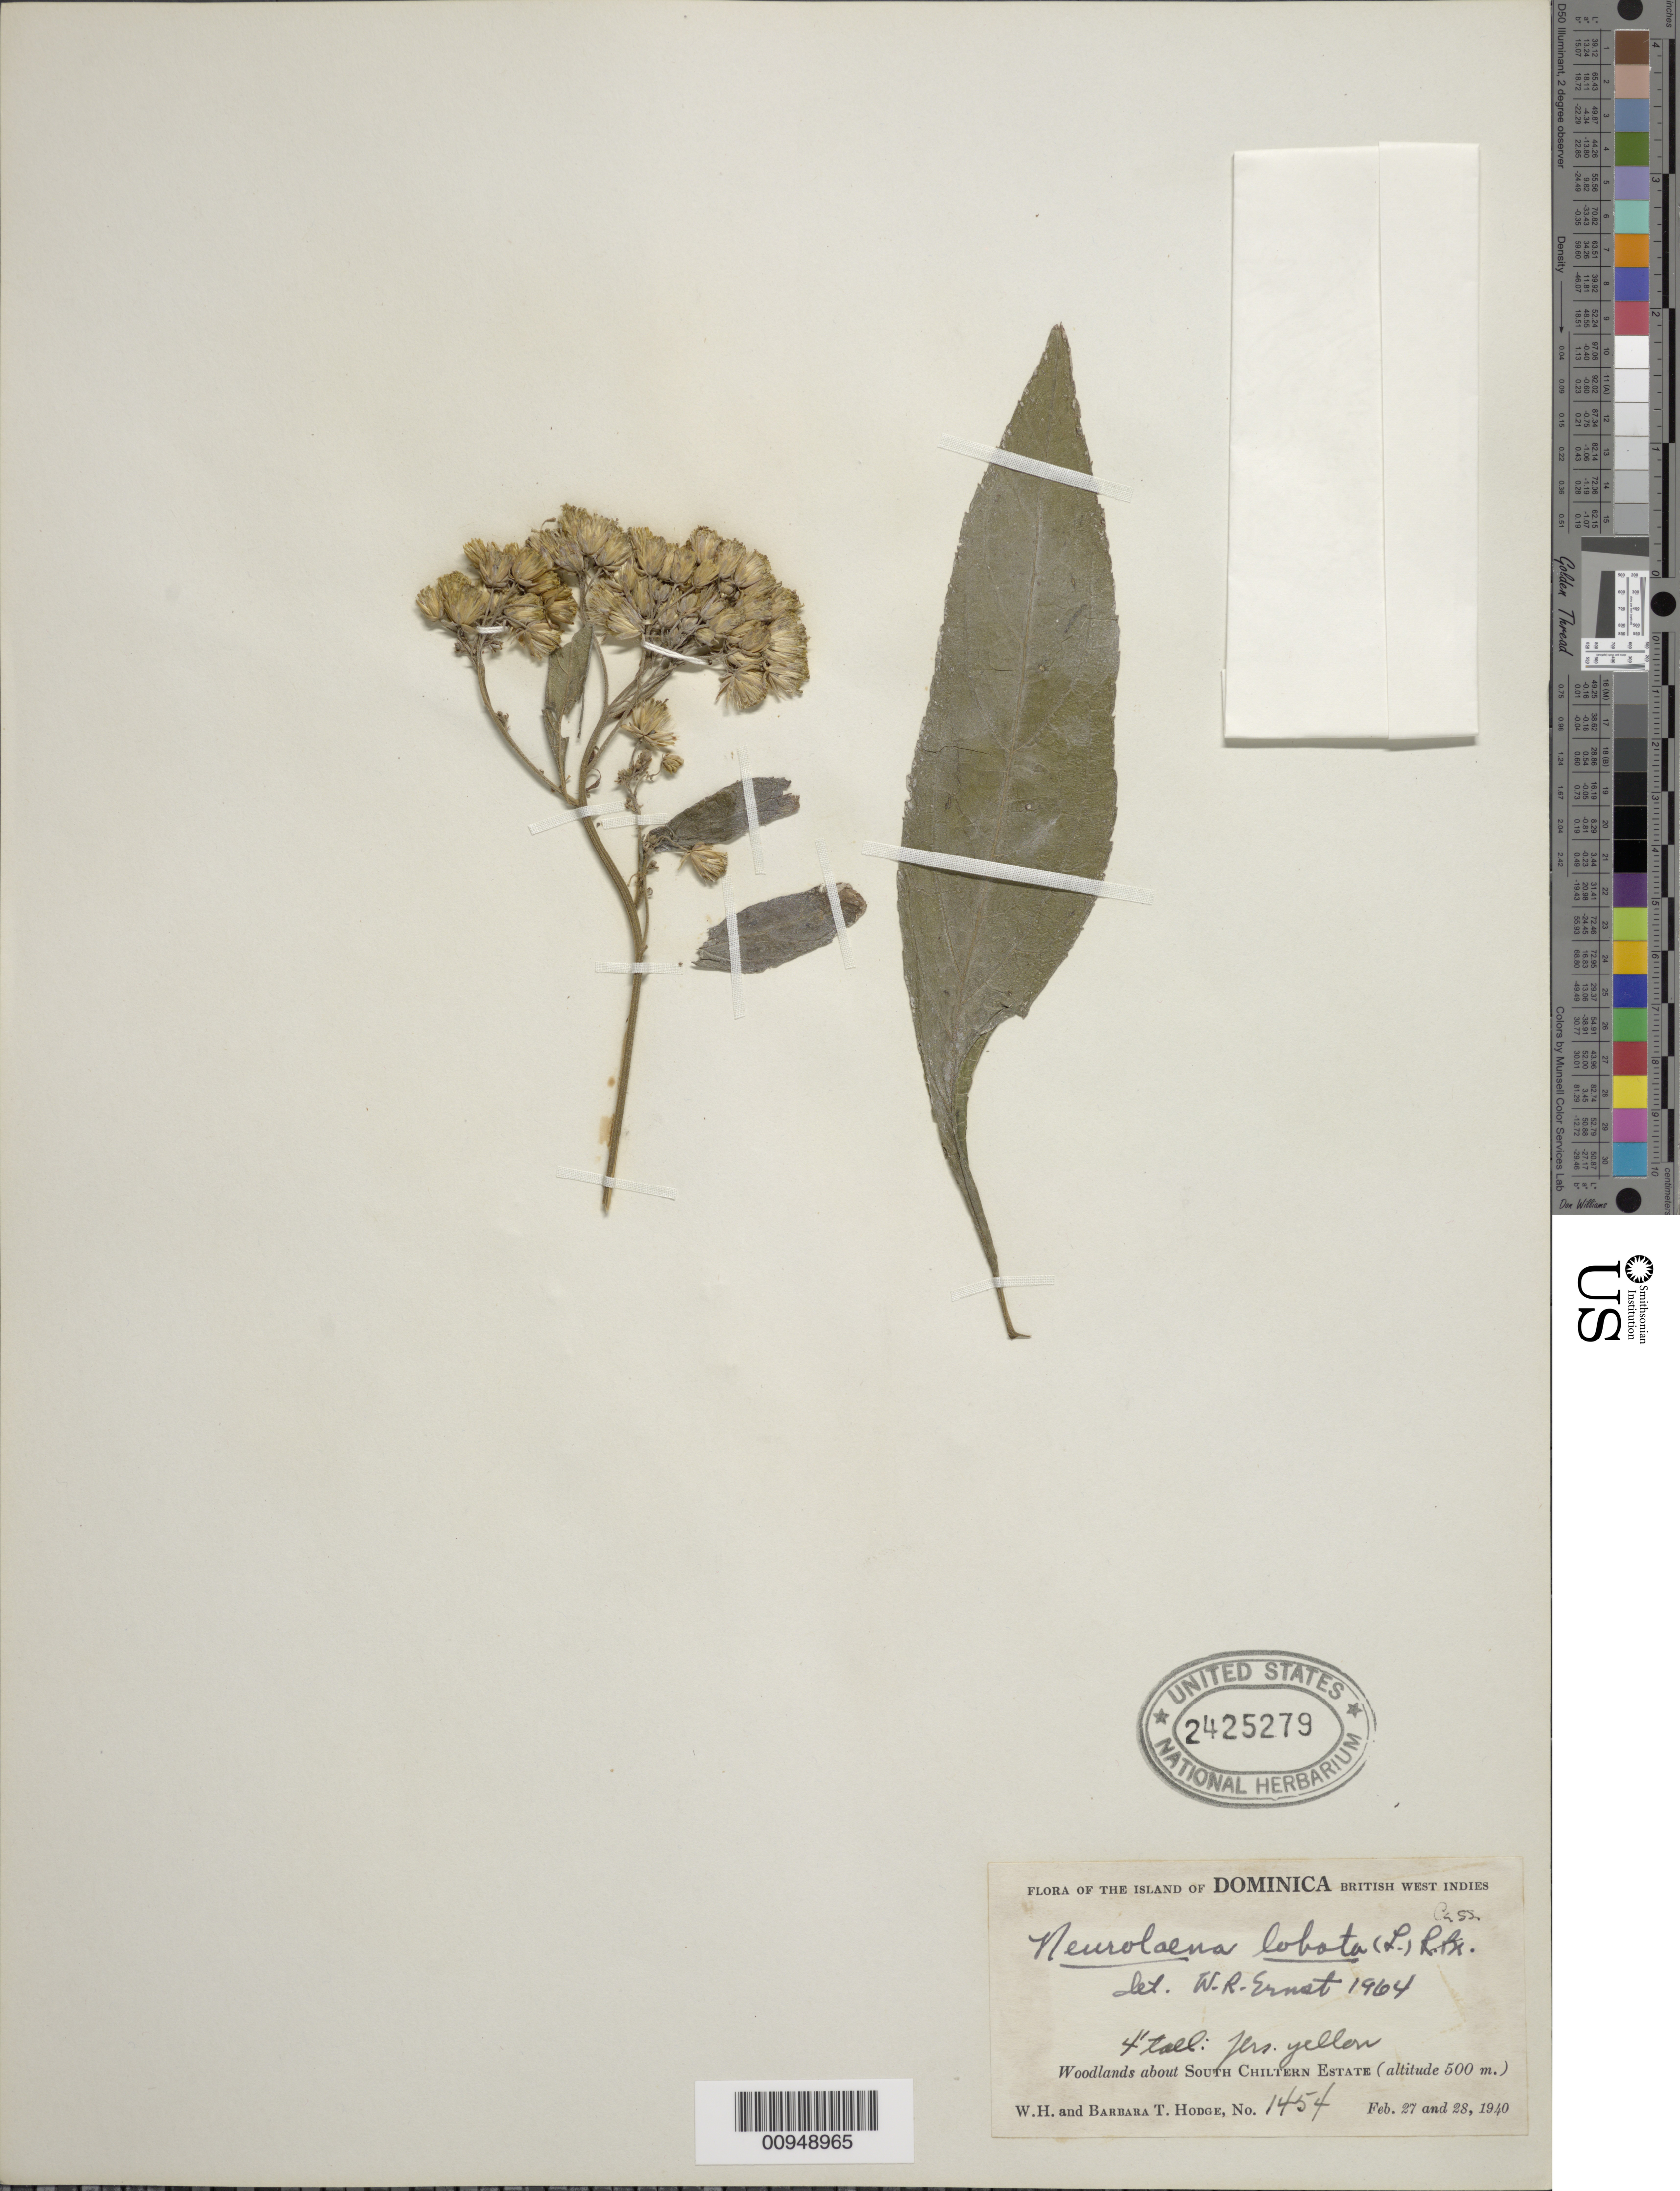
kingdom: Plantae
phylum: Tracheophyta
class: Magnoliopsida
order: Asterales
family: Asteraceae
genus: Neurolaena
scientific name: Neurolaena lobata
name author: (L.) R. Br. ex Cass.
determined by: Ernst, W. R., (US), NMNH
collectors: W. Hodge & B. Hodge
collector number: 1454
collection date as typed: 27 Feb 1940 and 28 Feb 1940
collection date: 1940-02-27,1940-02-28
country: Dominica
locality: Woodlands about South Chiltern Estate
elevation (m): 500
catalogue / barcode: US 2425279